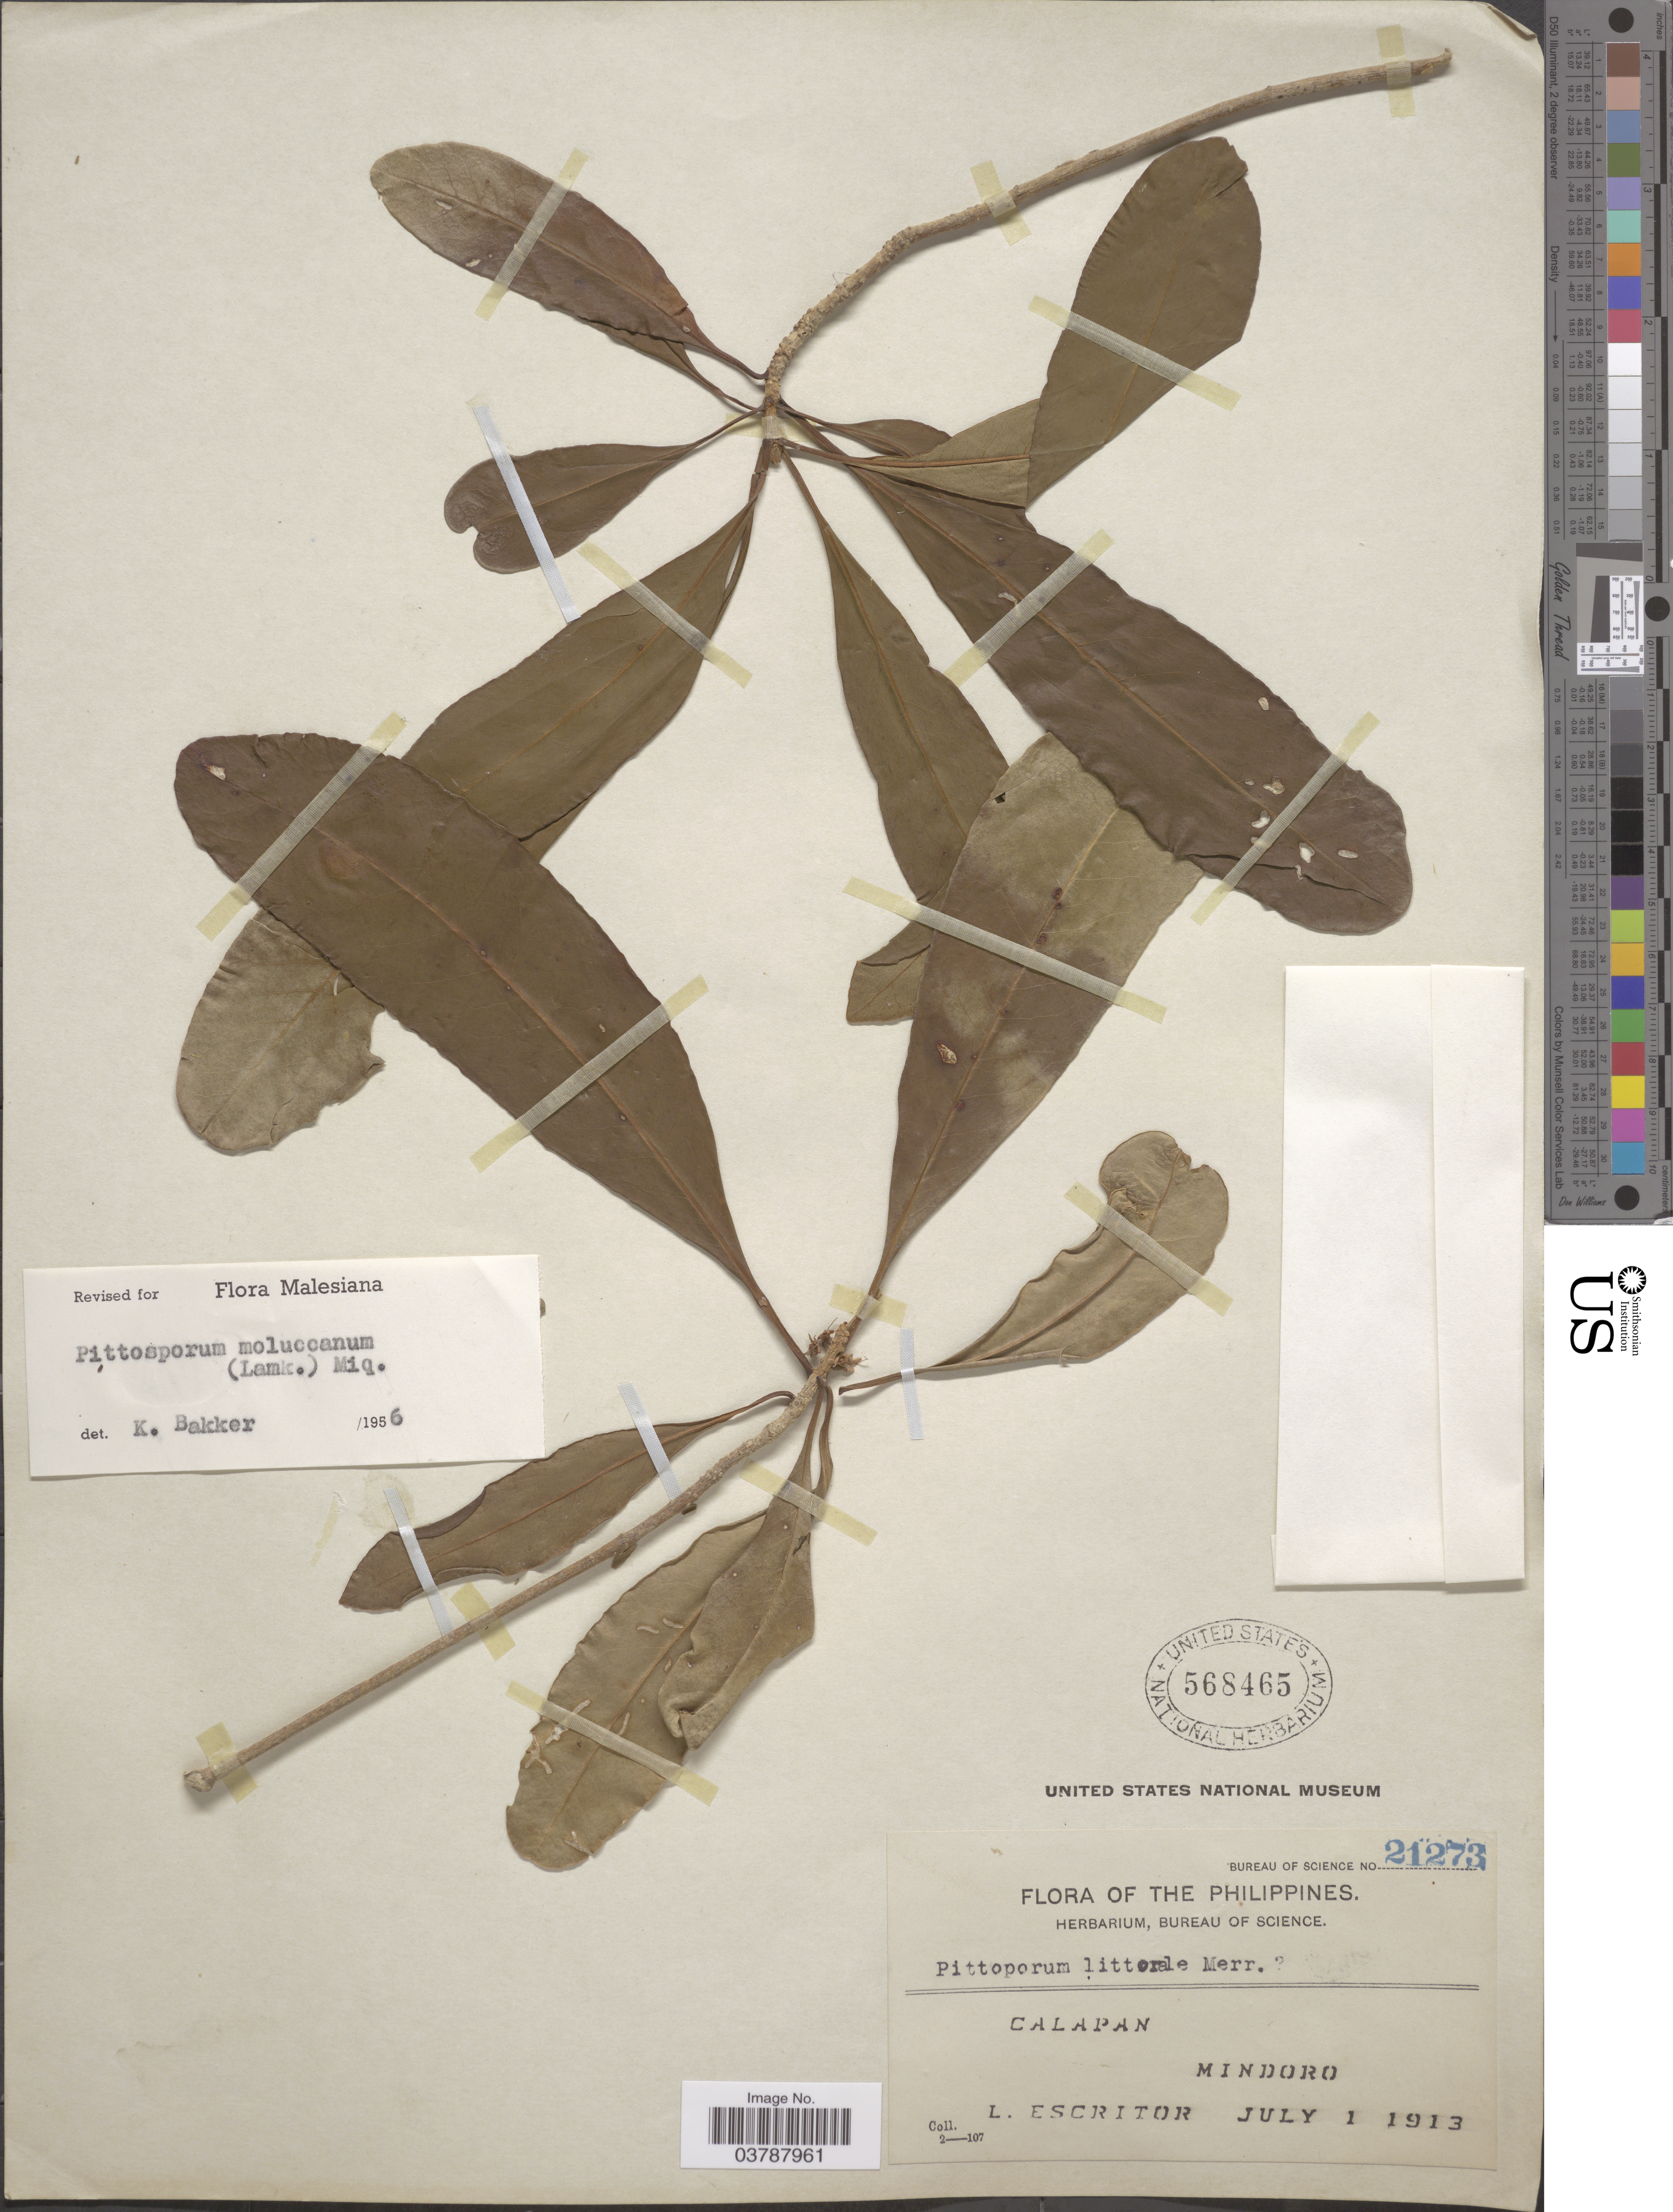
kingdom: Plantae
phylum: Tracheophyta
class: Magnoliopsida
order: Apiales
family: Pittosporaceae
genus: Pittosporum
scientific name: Pittosporum moluccanum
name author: (Lam.) Miq.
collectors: L. Escritor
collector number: Bureau of Science 21273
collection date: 1913-07-01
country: Philippines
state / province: Mimaropa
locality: Calapan, Mindoro.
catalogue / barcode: US 568465